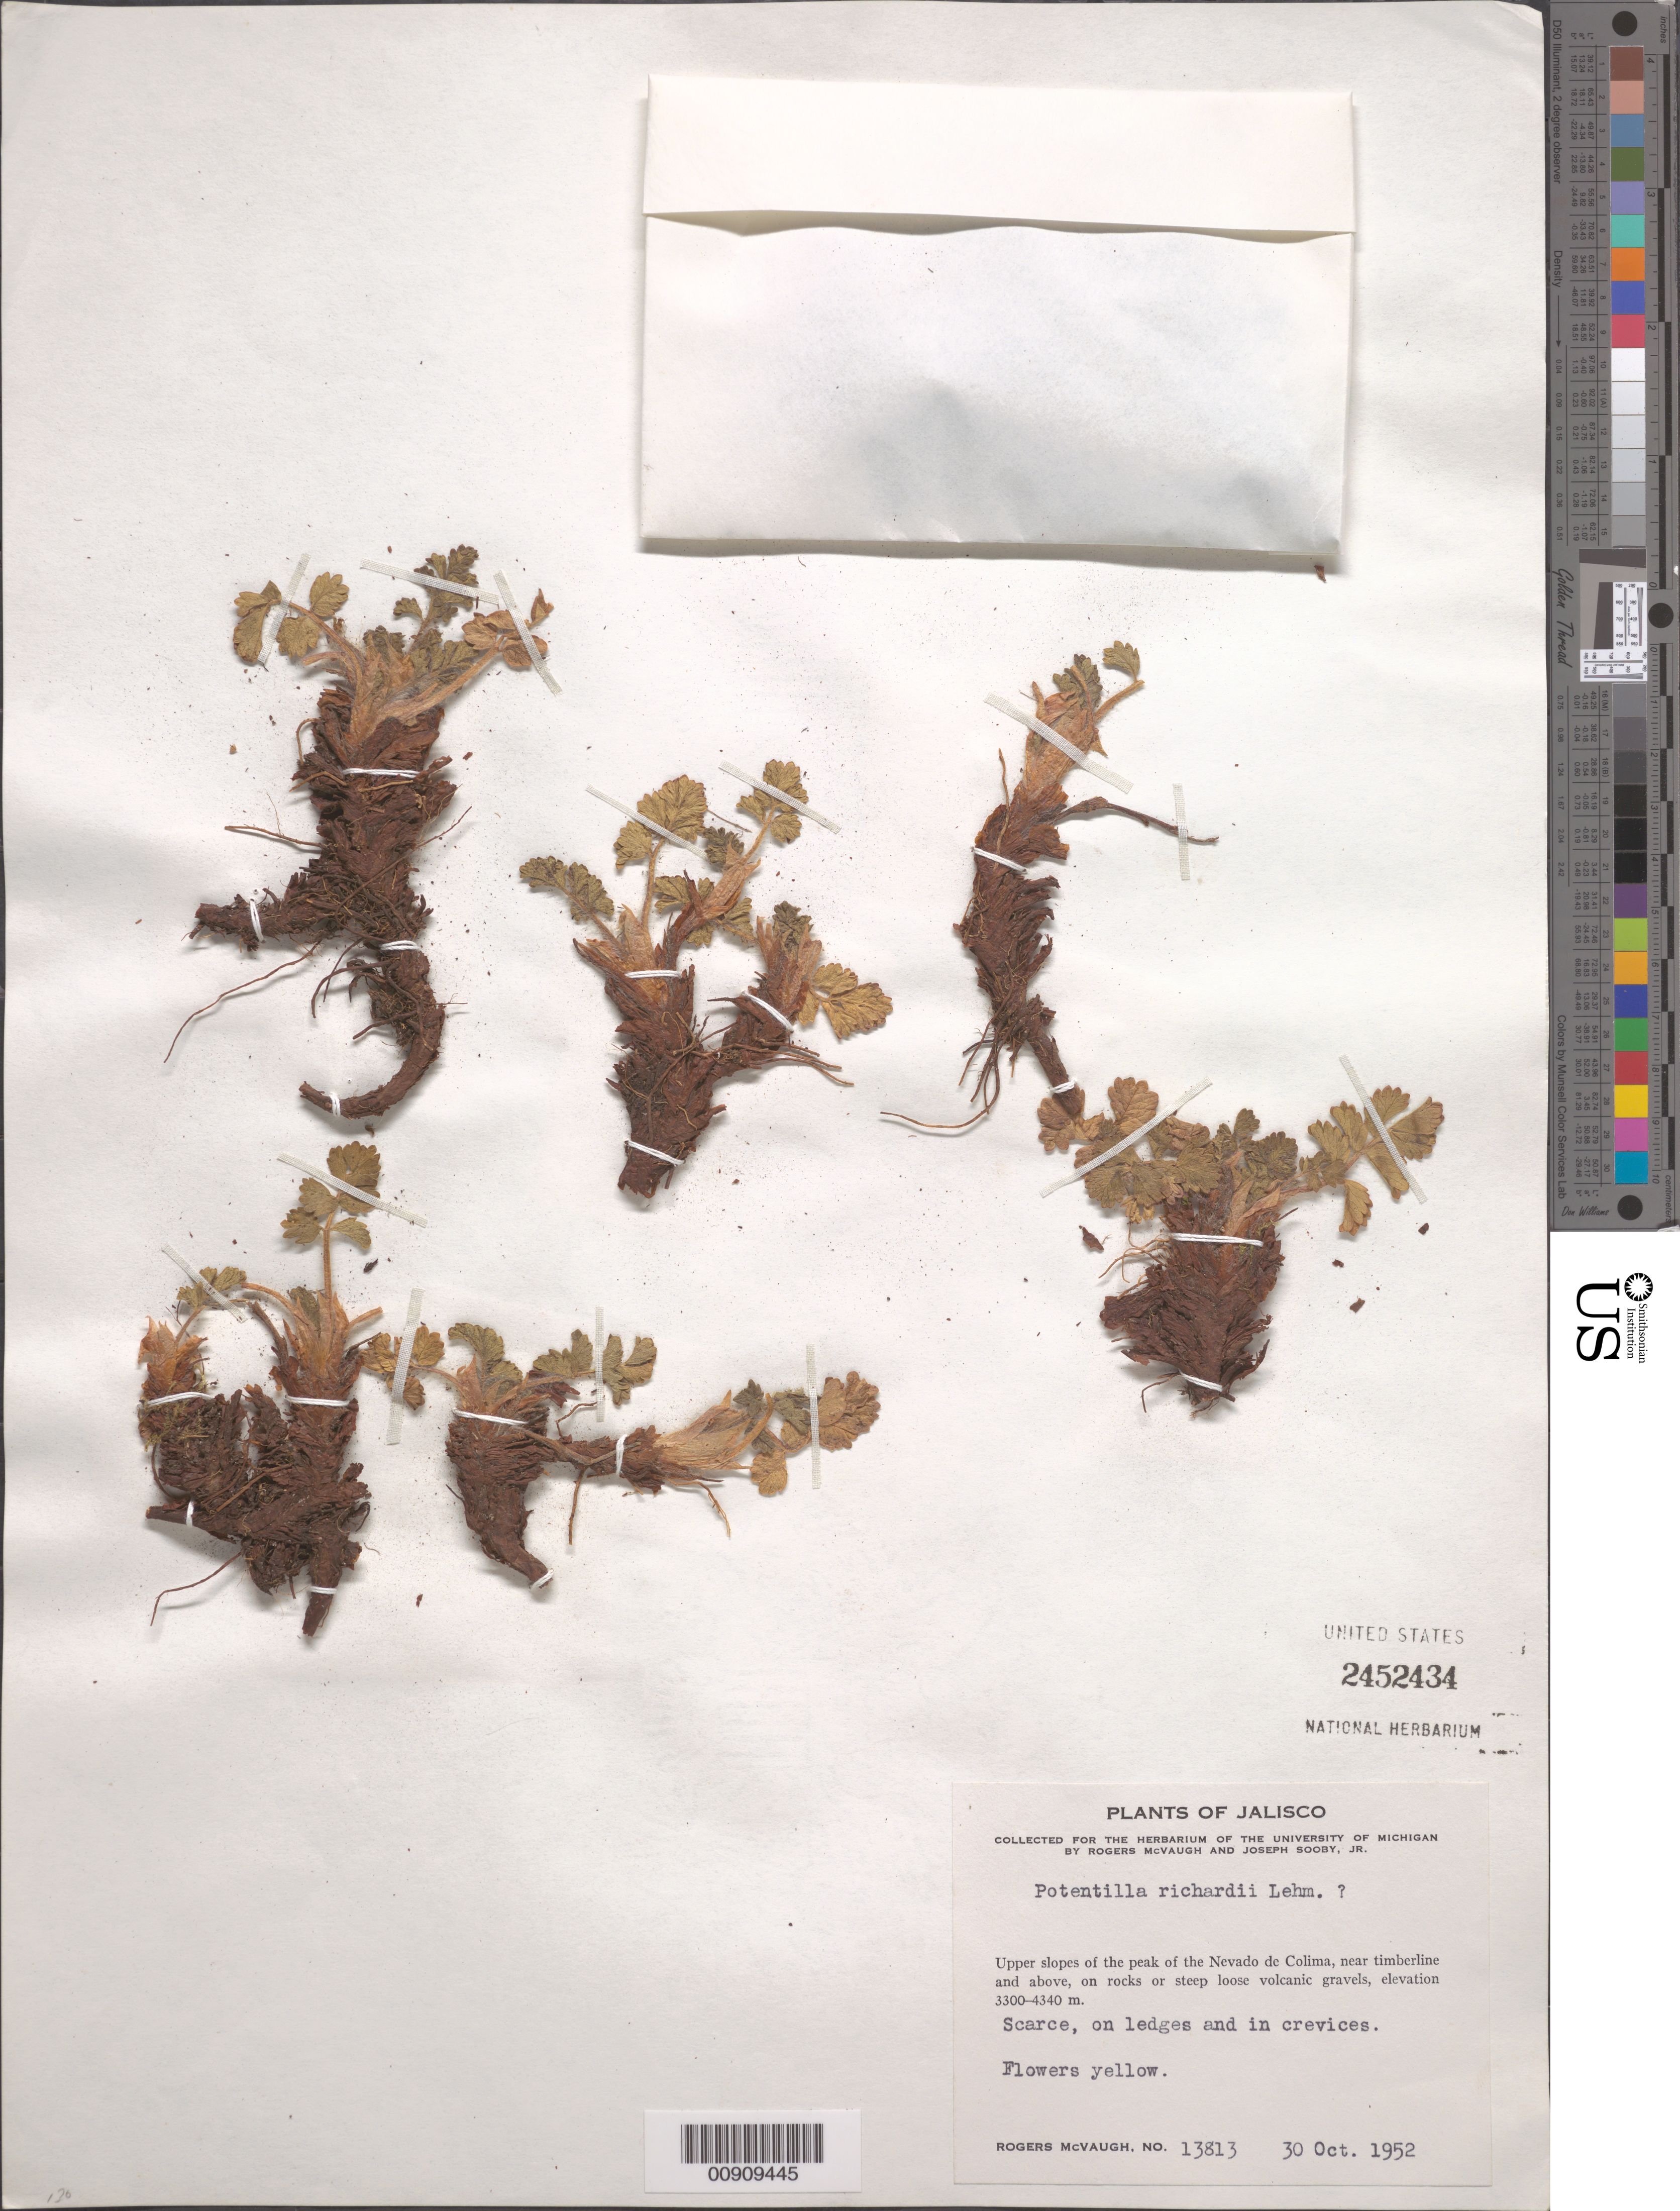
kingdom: Plantae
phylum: Tracheophyta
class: Magnoliopsida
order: Rosales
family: Rosaceae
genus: Potentilla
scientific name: Potentilla richardii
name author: Lehm.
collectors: R. McVaugh & J. Sooby Jr.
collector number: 13813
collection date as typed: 30 Oct 1952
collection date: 1952-10-30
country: Mexico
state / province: Jalisco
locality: Upper slopes of the peak of the Nevado de Colima.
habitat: On ledges and in crevices. Near timberline and above, on rocks or steep loose volcanic gravels.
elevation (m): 4340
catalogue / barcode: US 2452434